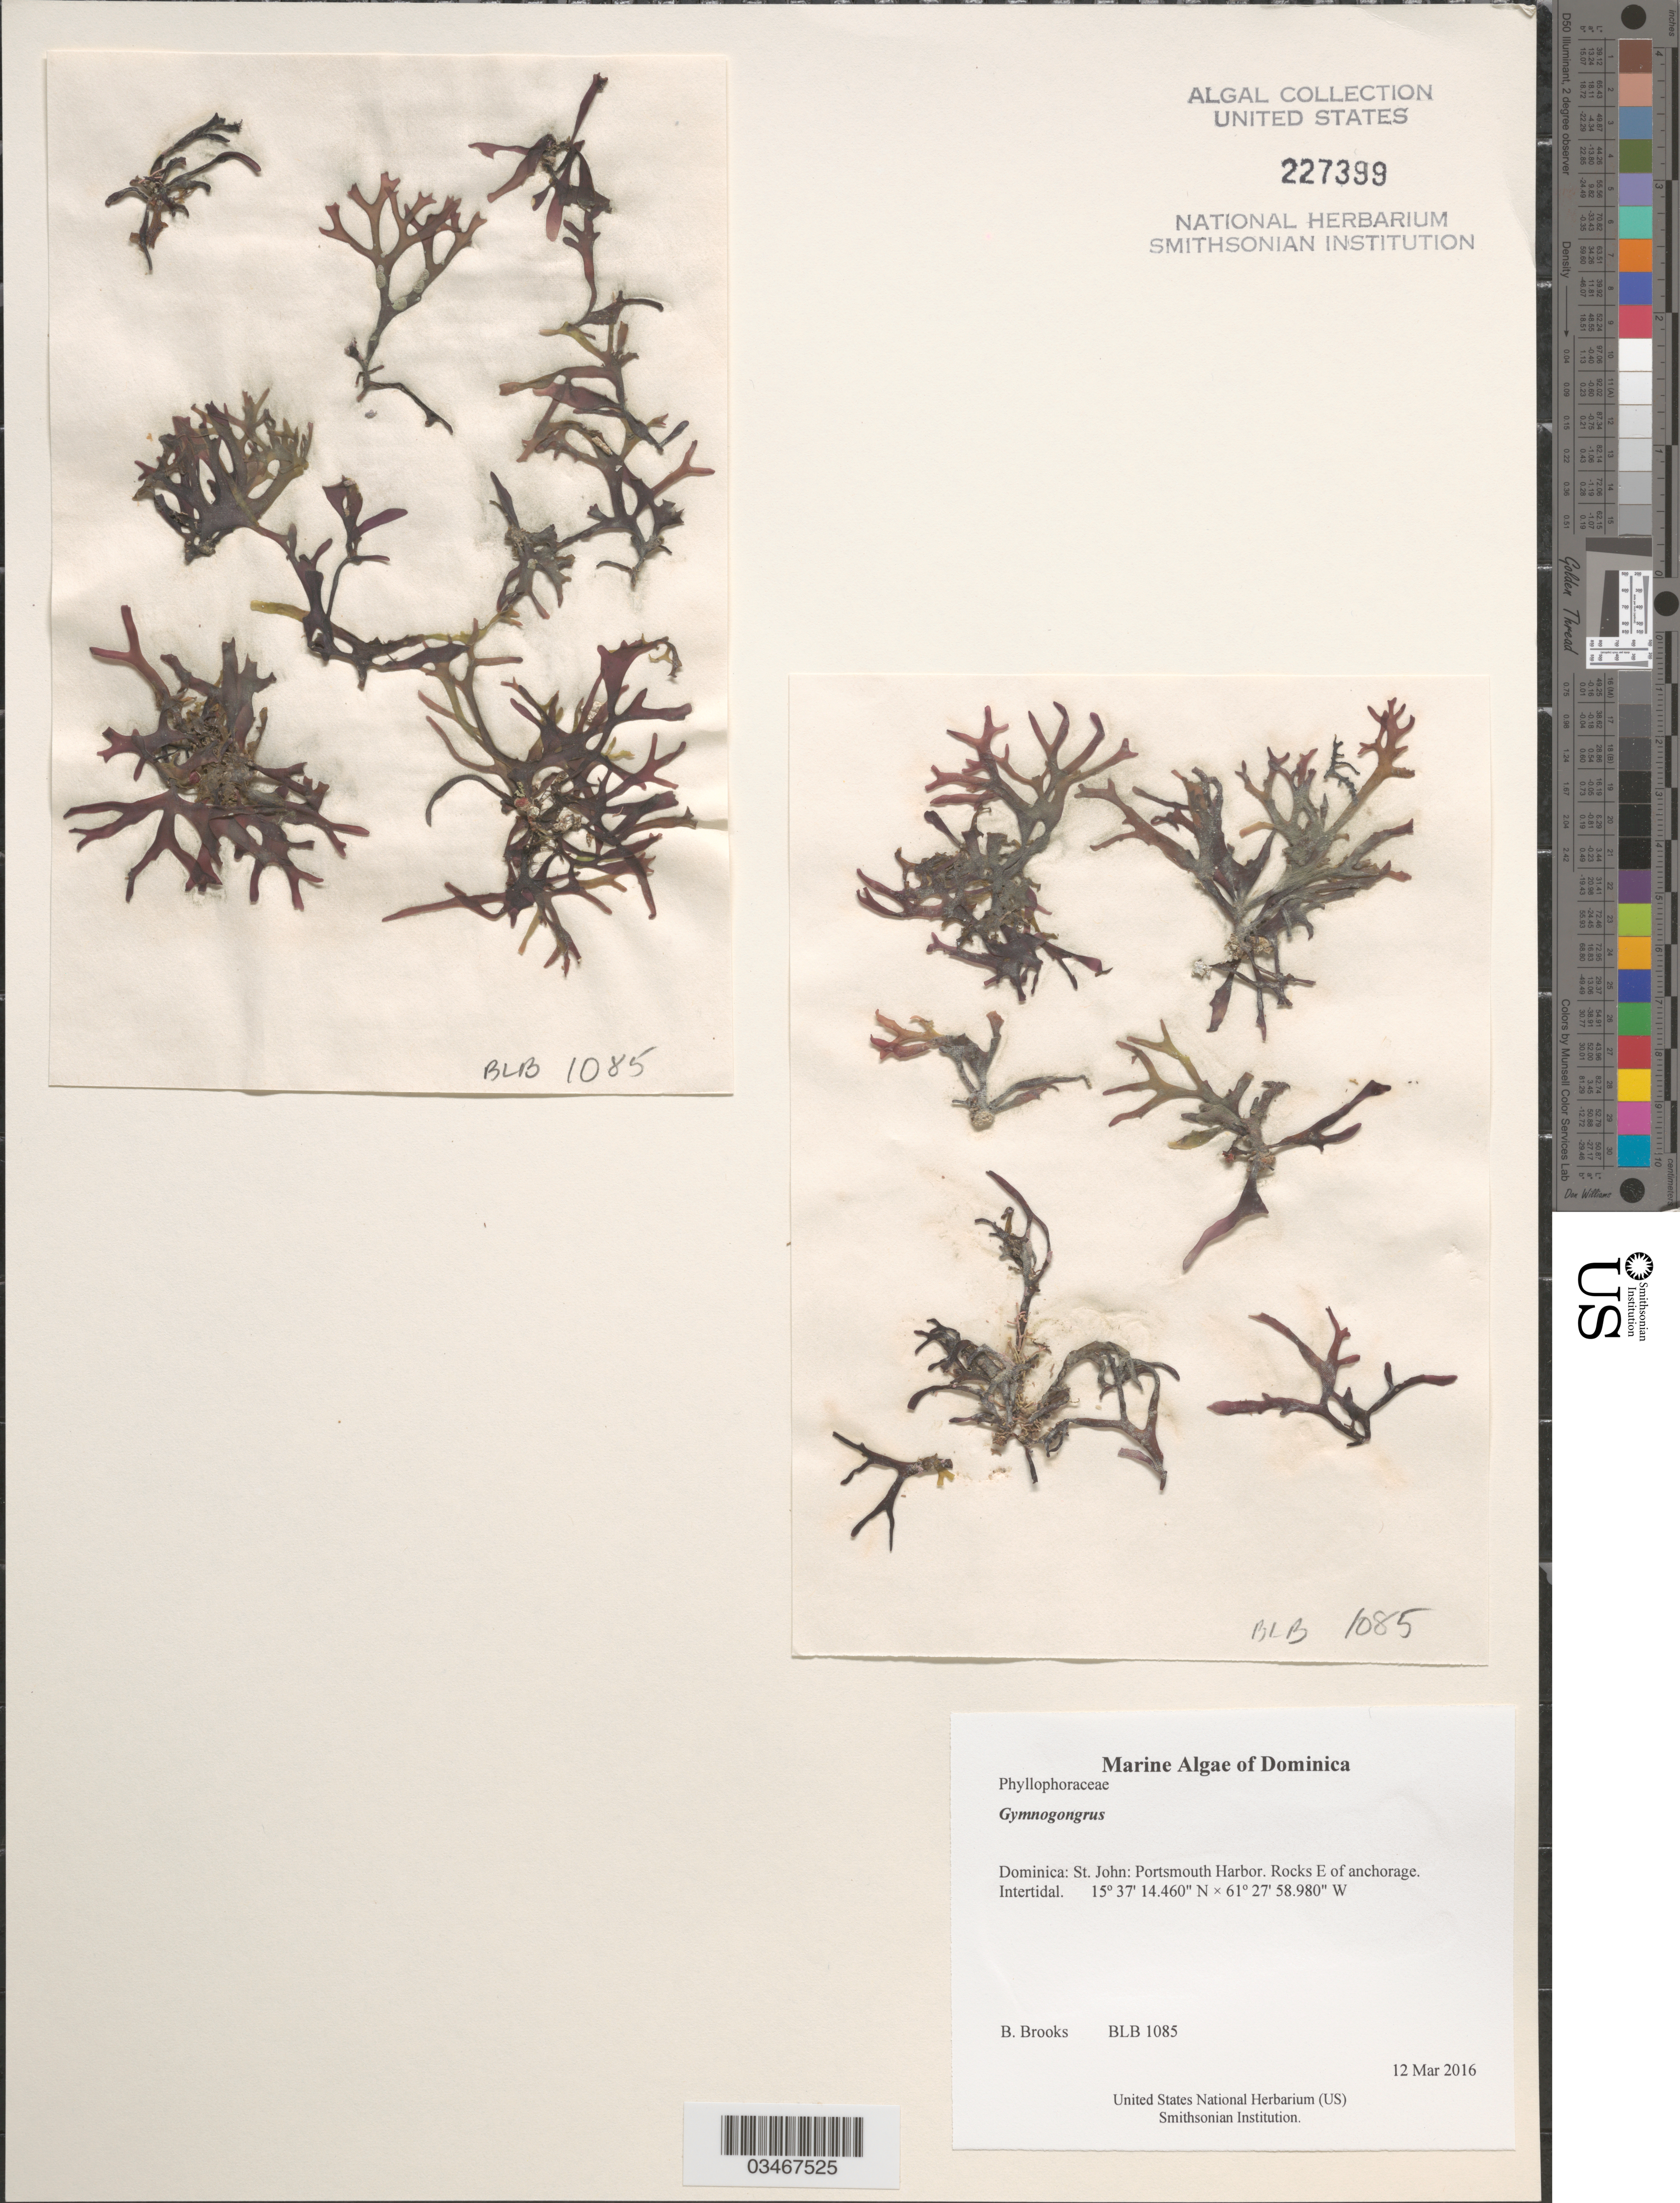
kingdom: Plantae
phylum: Rhodophyta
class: Florideophyceae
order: Gigartinales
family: Phyllophoraceae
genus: Gymnogongrus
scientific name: Gymnogongrus sp.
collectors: B. Brooks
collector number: BLB 1085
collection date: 2016-03-12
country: Dominica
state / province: St. John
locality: Portsmouth Harbor. Rocks E of anchorage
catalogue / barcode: US 227399